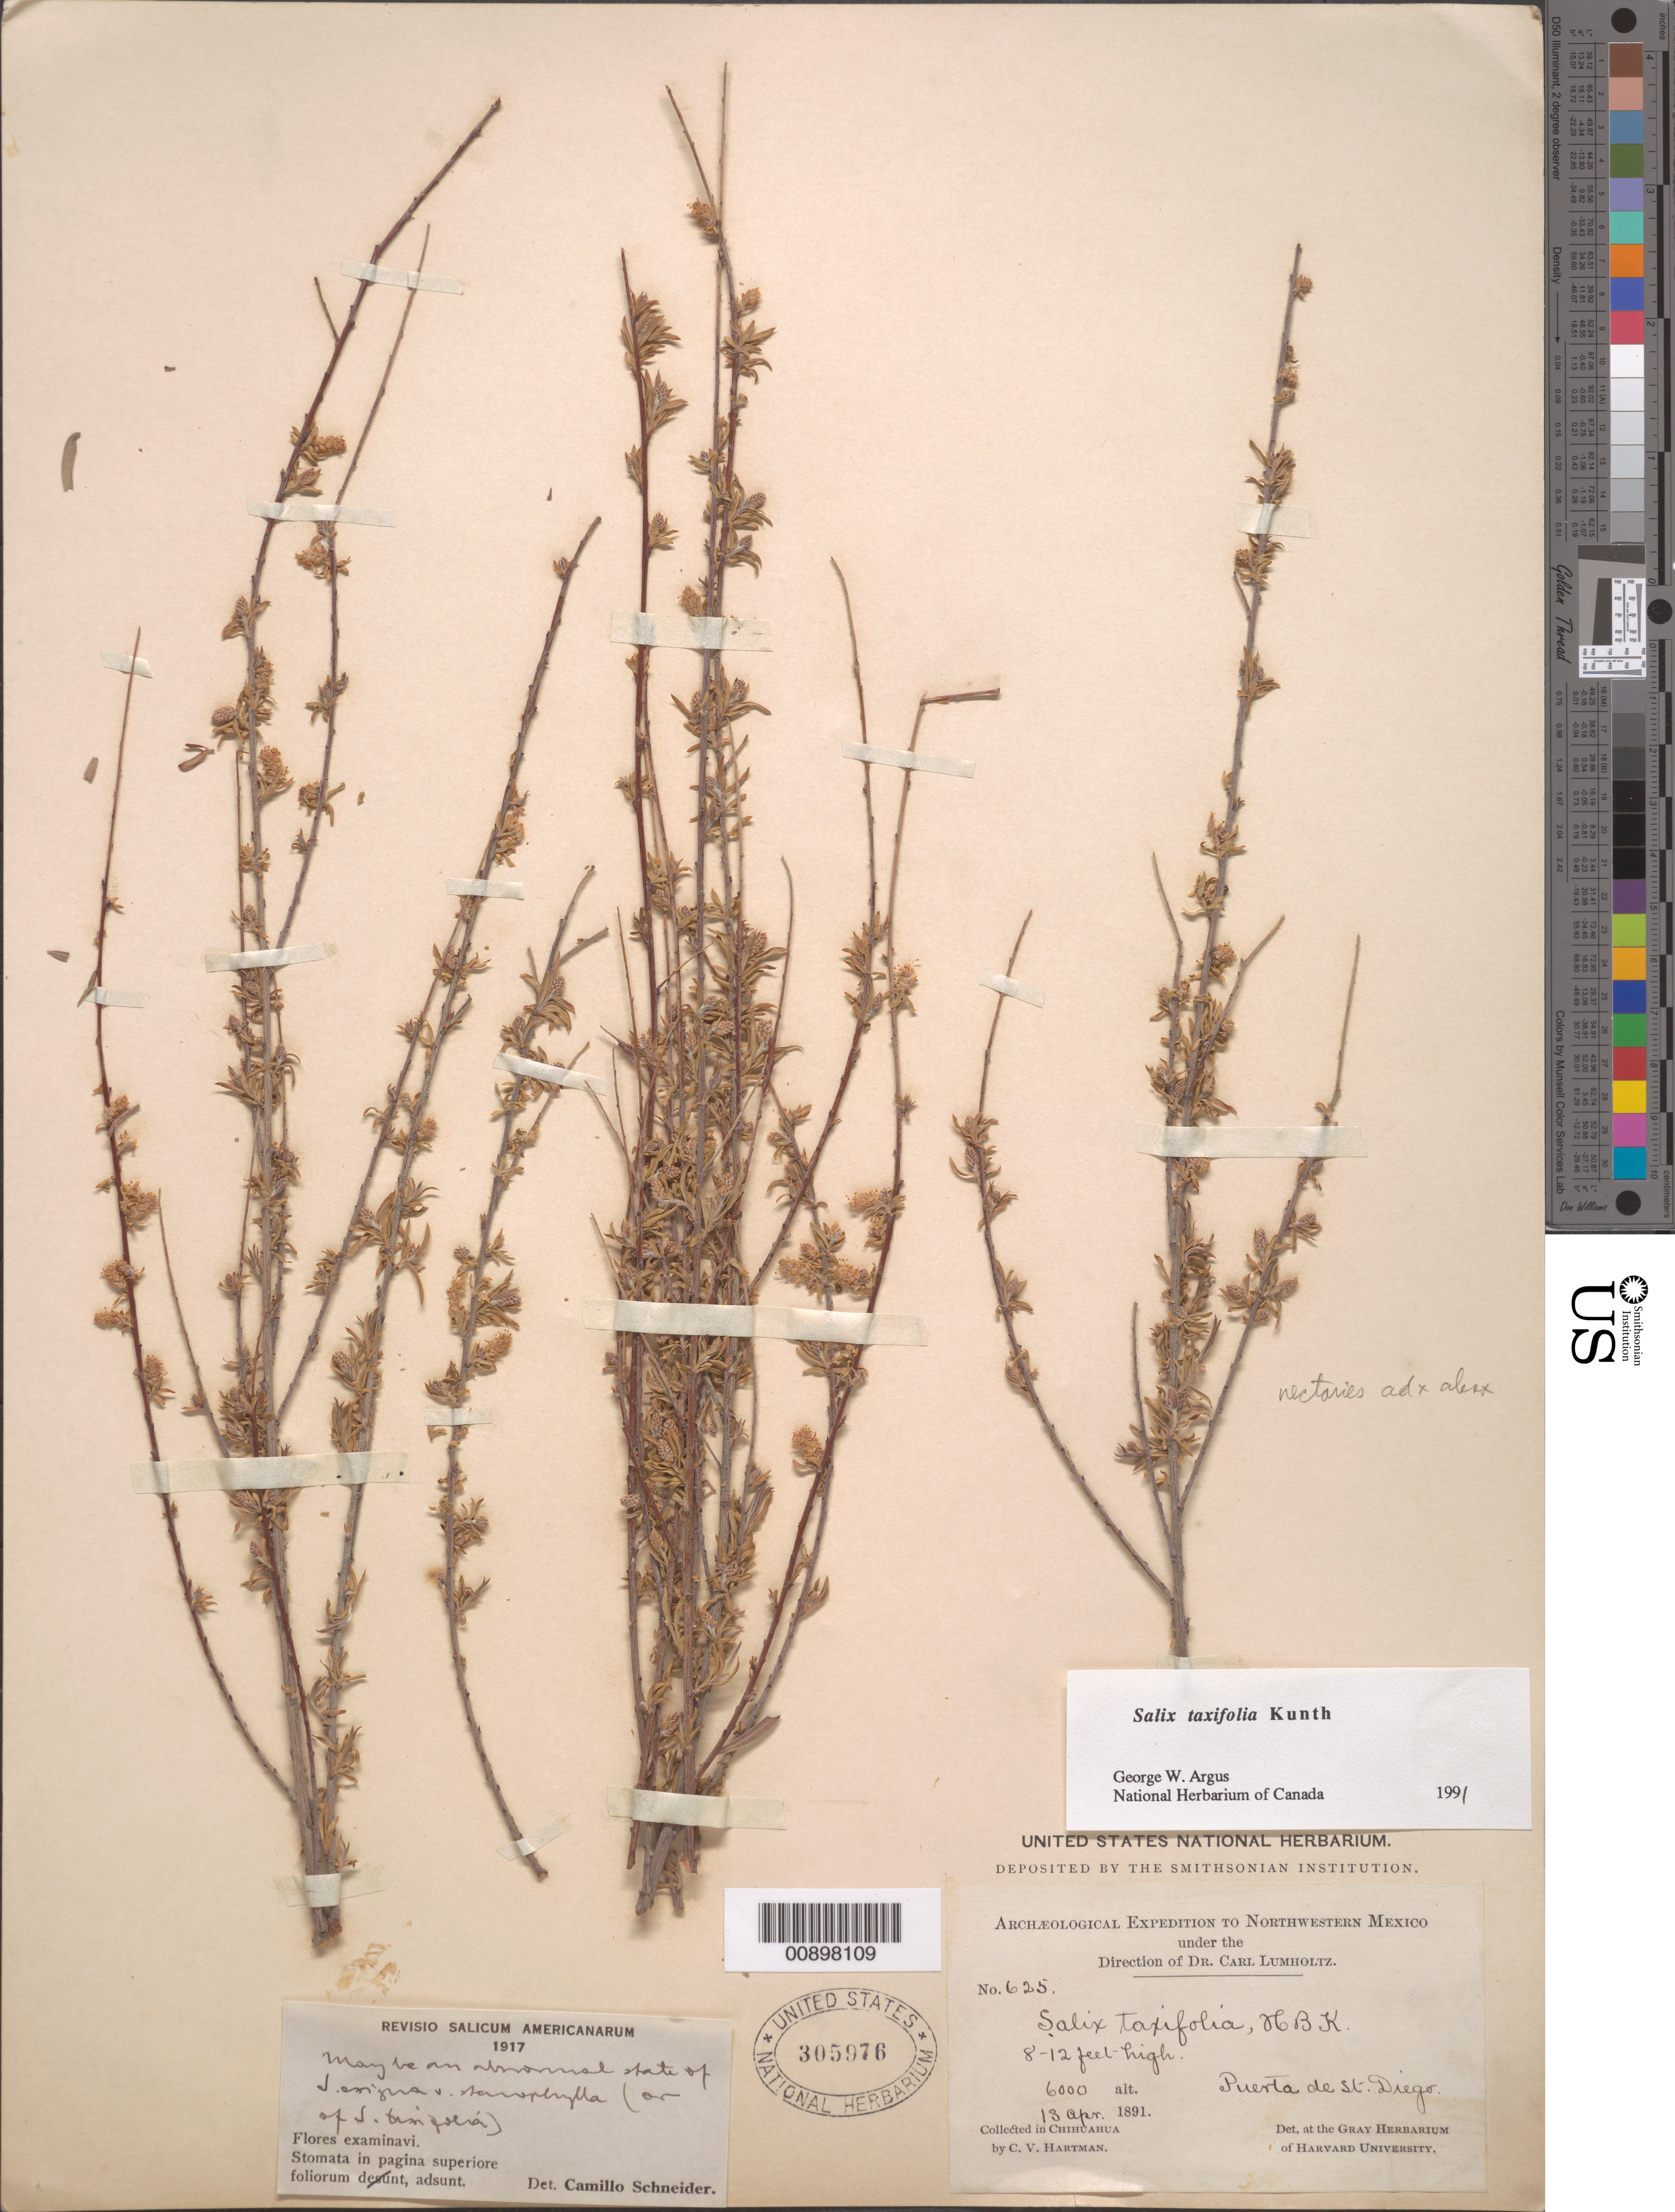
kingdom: Plantae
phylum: Tracheophyta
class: Magnoliopsida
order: Malpighiales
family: Salicaceae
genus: Salix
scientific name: Salix taxifolia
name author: Kunth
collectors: C. V. Hartman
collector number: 625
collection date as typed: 13 Apr 1891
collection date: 1891-04-13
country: Mexico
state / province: Chihuahua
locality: Puerta de St. Diego, Chihuahua.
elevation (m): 1829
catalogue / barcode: US 305976